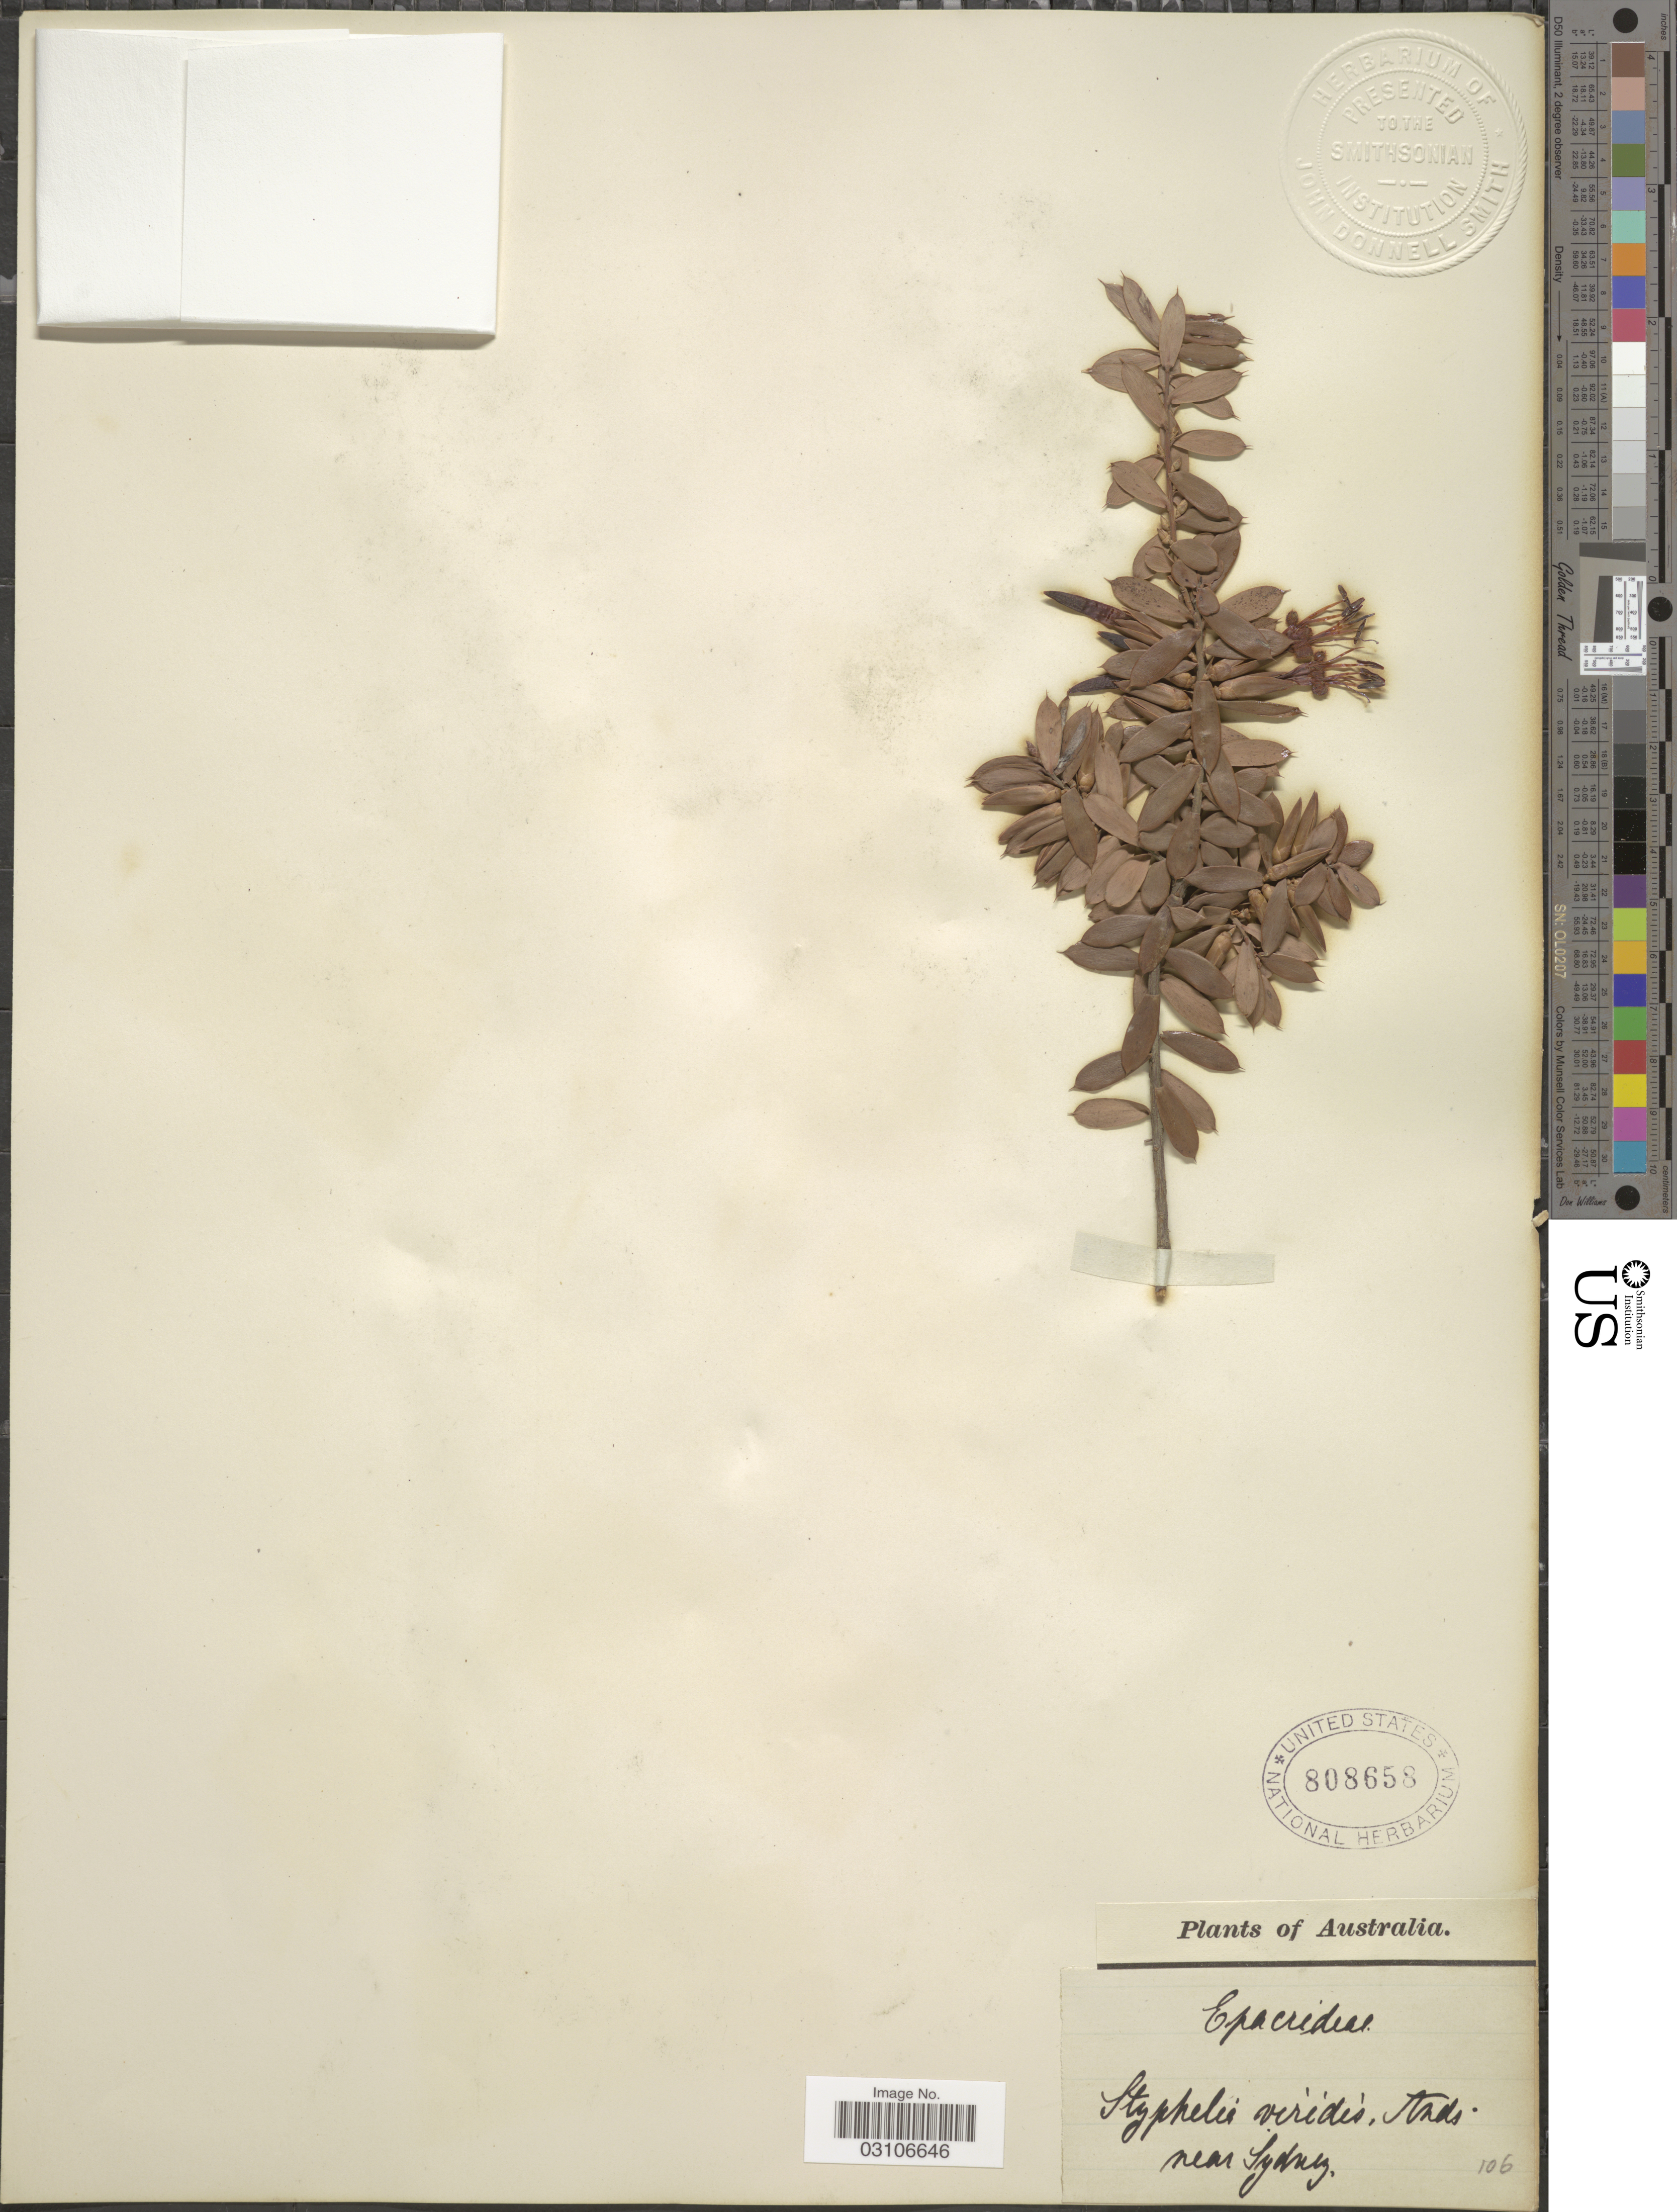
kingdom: Plantae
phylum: Tracheophyta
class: Magnoliopsida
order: Ericales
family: Ericaceae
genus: Styphelia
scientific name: Styphelia viridis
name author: Andrews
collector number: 106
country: Australia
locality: Near Sydney.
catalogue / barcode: US 808658